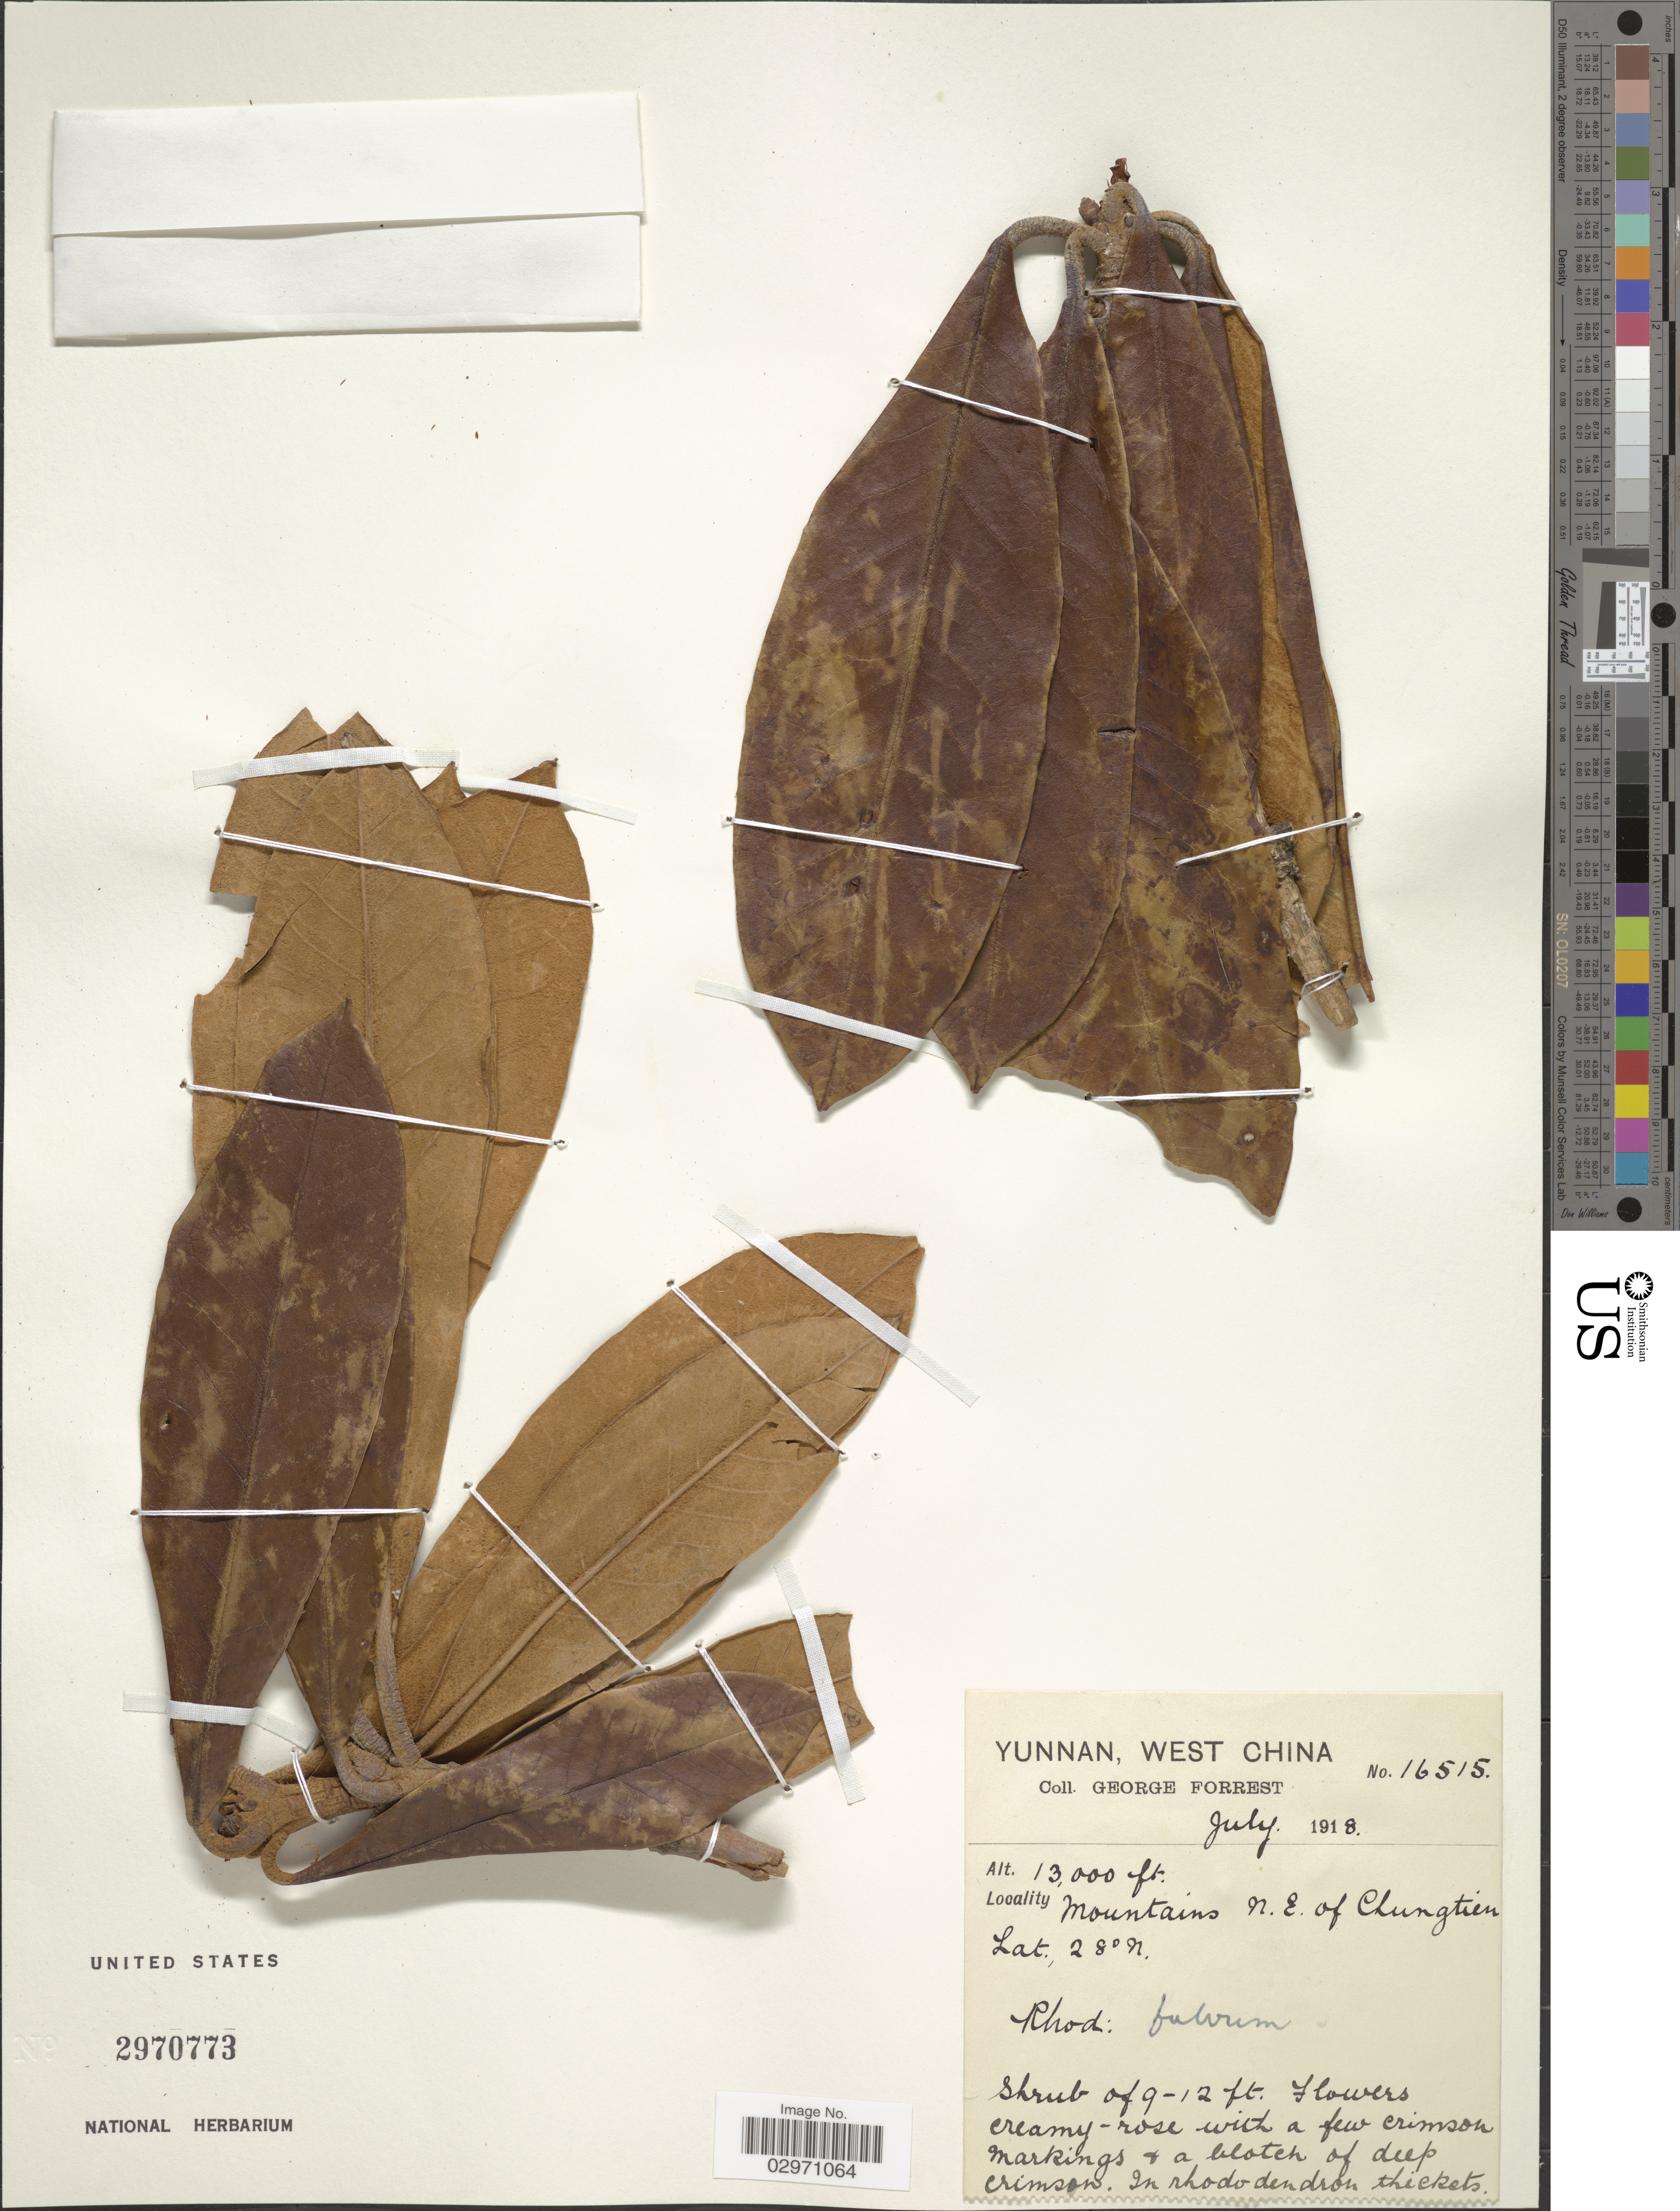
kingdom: Plantae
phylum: Tracheophyta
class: Magnoliopsida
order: Ericales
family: Ericaceae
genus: Rhododendron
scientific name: Rhododendron fulvum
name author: Balf. f. & W.W. Sm.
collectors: G. Forrest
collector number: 16515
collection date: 1918-07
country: China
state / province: Yunnan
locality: West China. Mountains N. E. of Chungtien.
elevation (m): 3962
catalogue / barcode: US 2970773